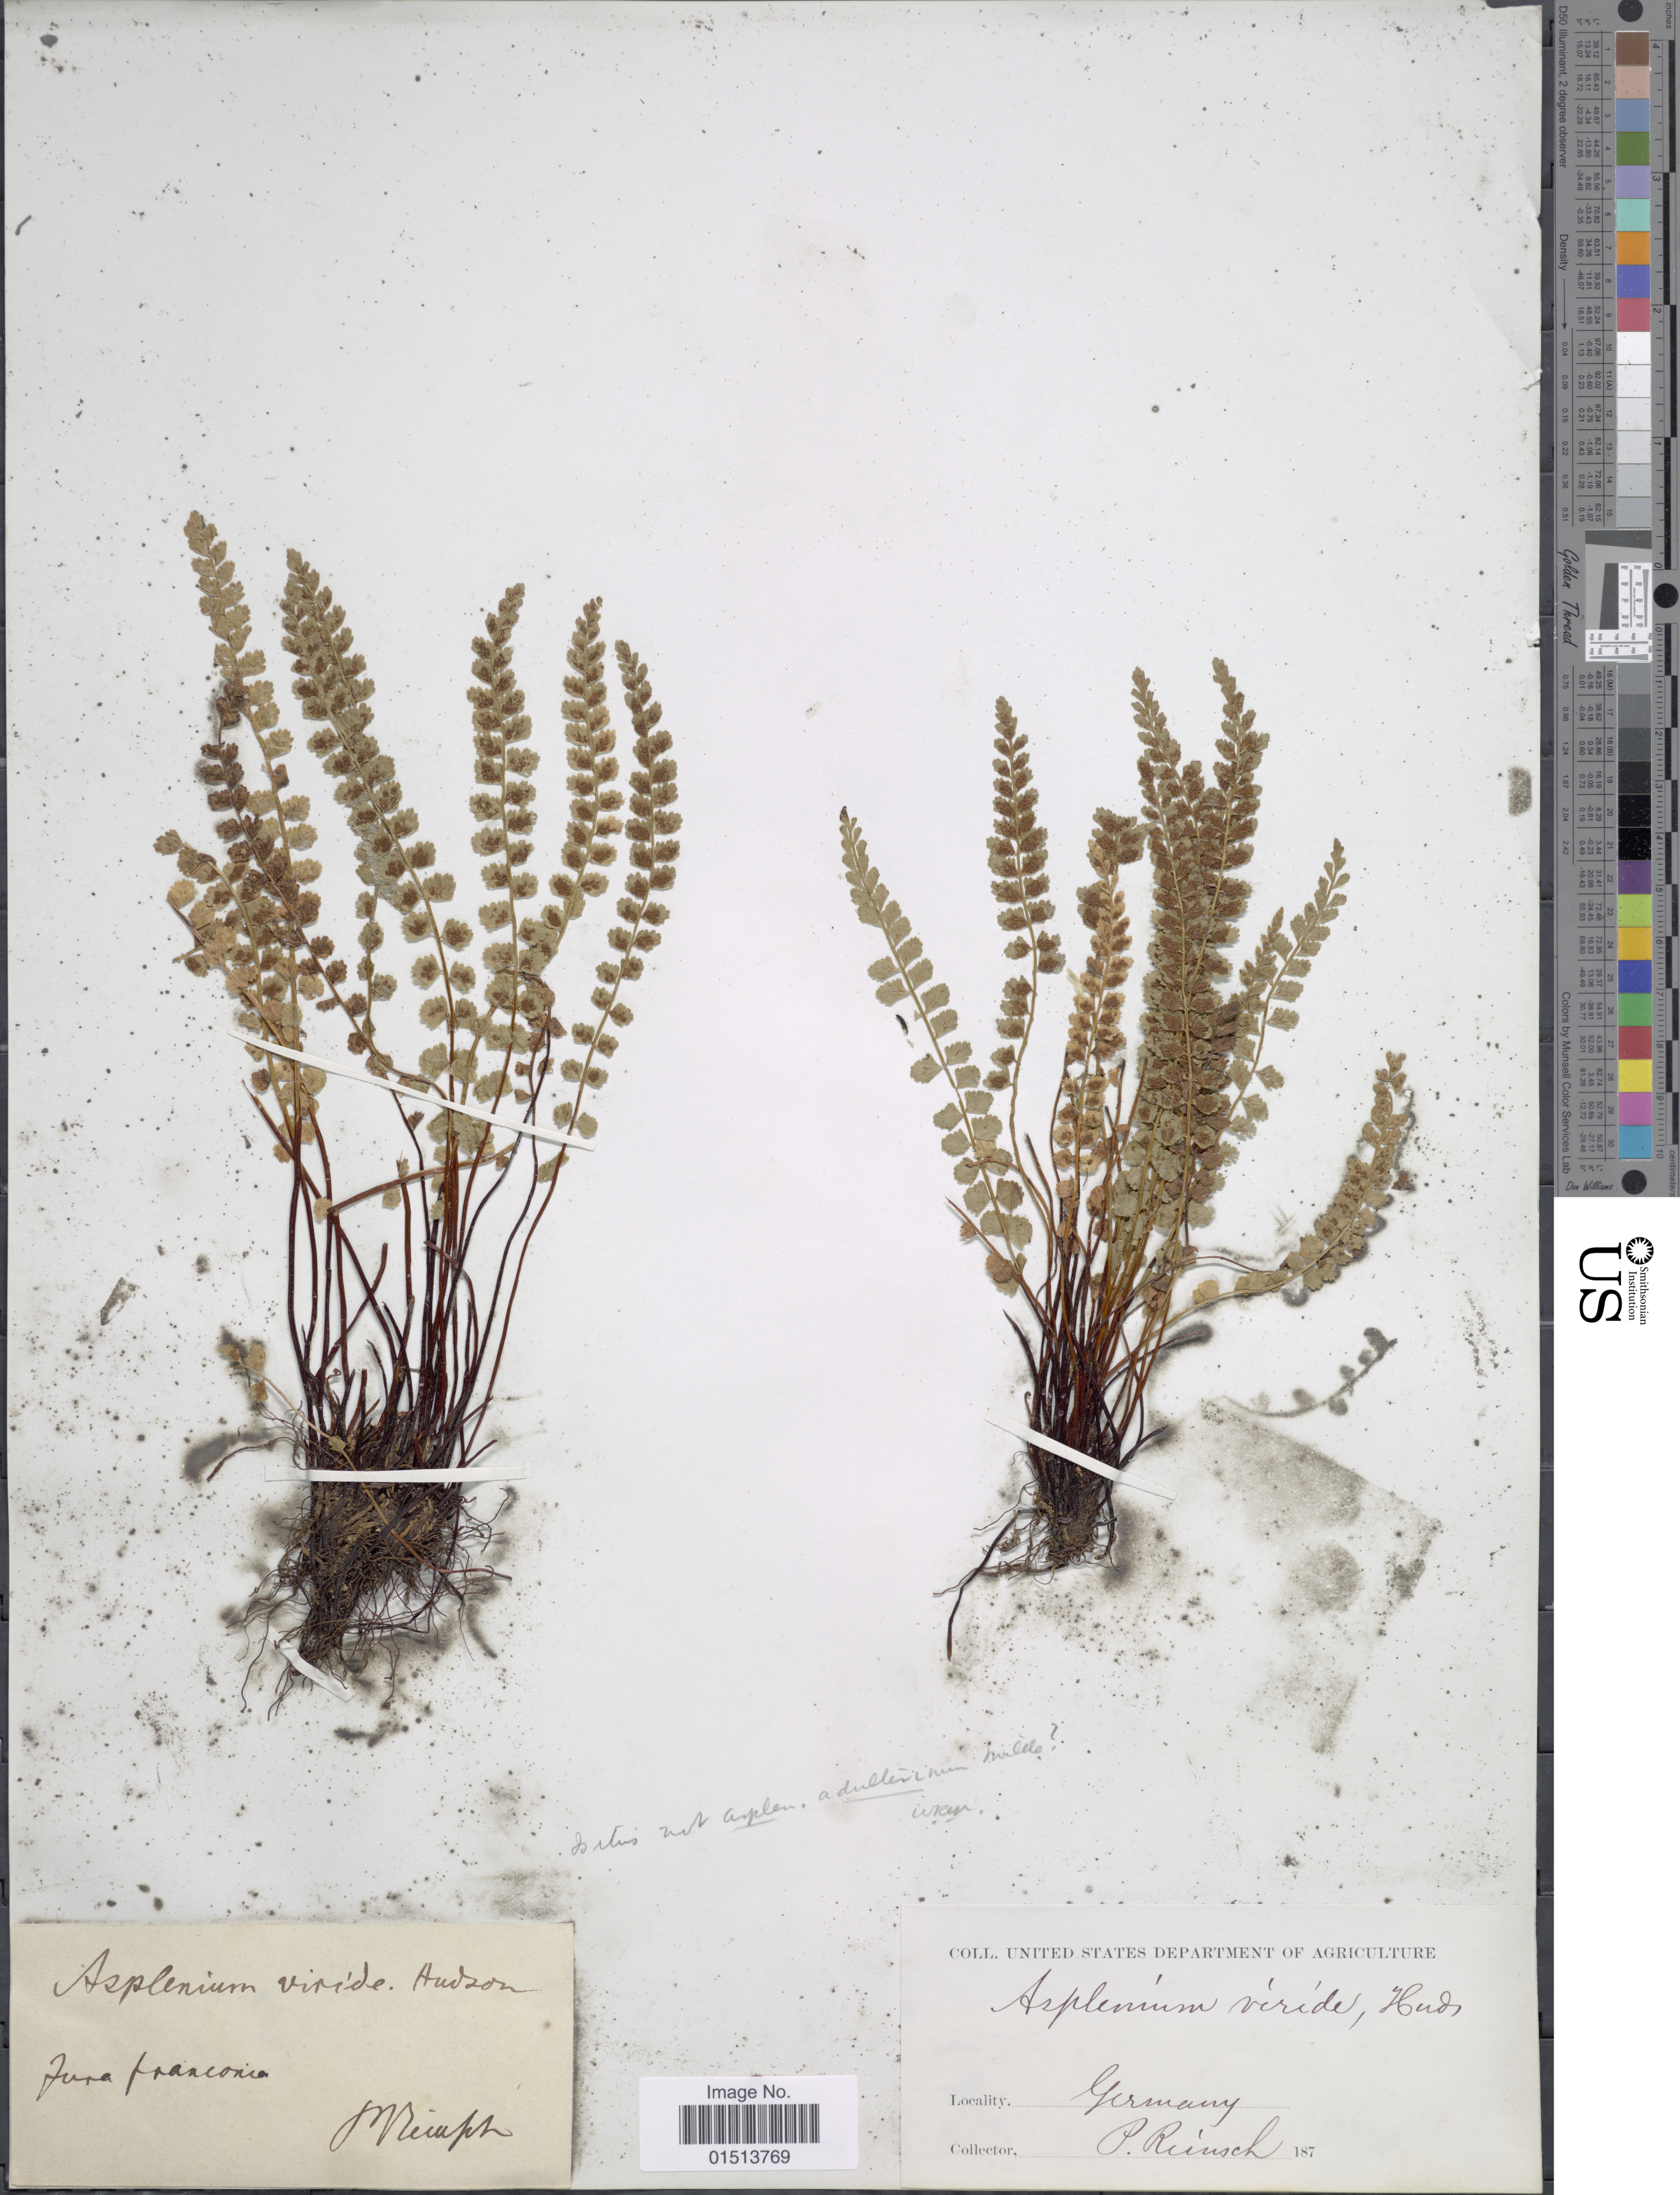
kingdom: Plantae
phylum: Tracheophyta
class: Polypodiopsida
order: Polypodiales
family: Aspleniaceae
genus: Asplenium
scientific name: Asplenium adulterinum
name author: Milde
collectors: P. Reinsch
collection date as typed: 187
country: Germany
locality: Jura Franconia. [interpreted]